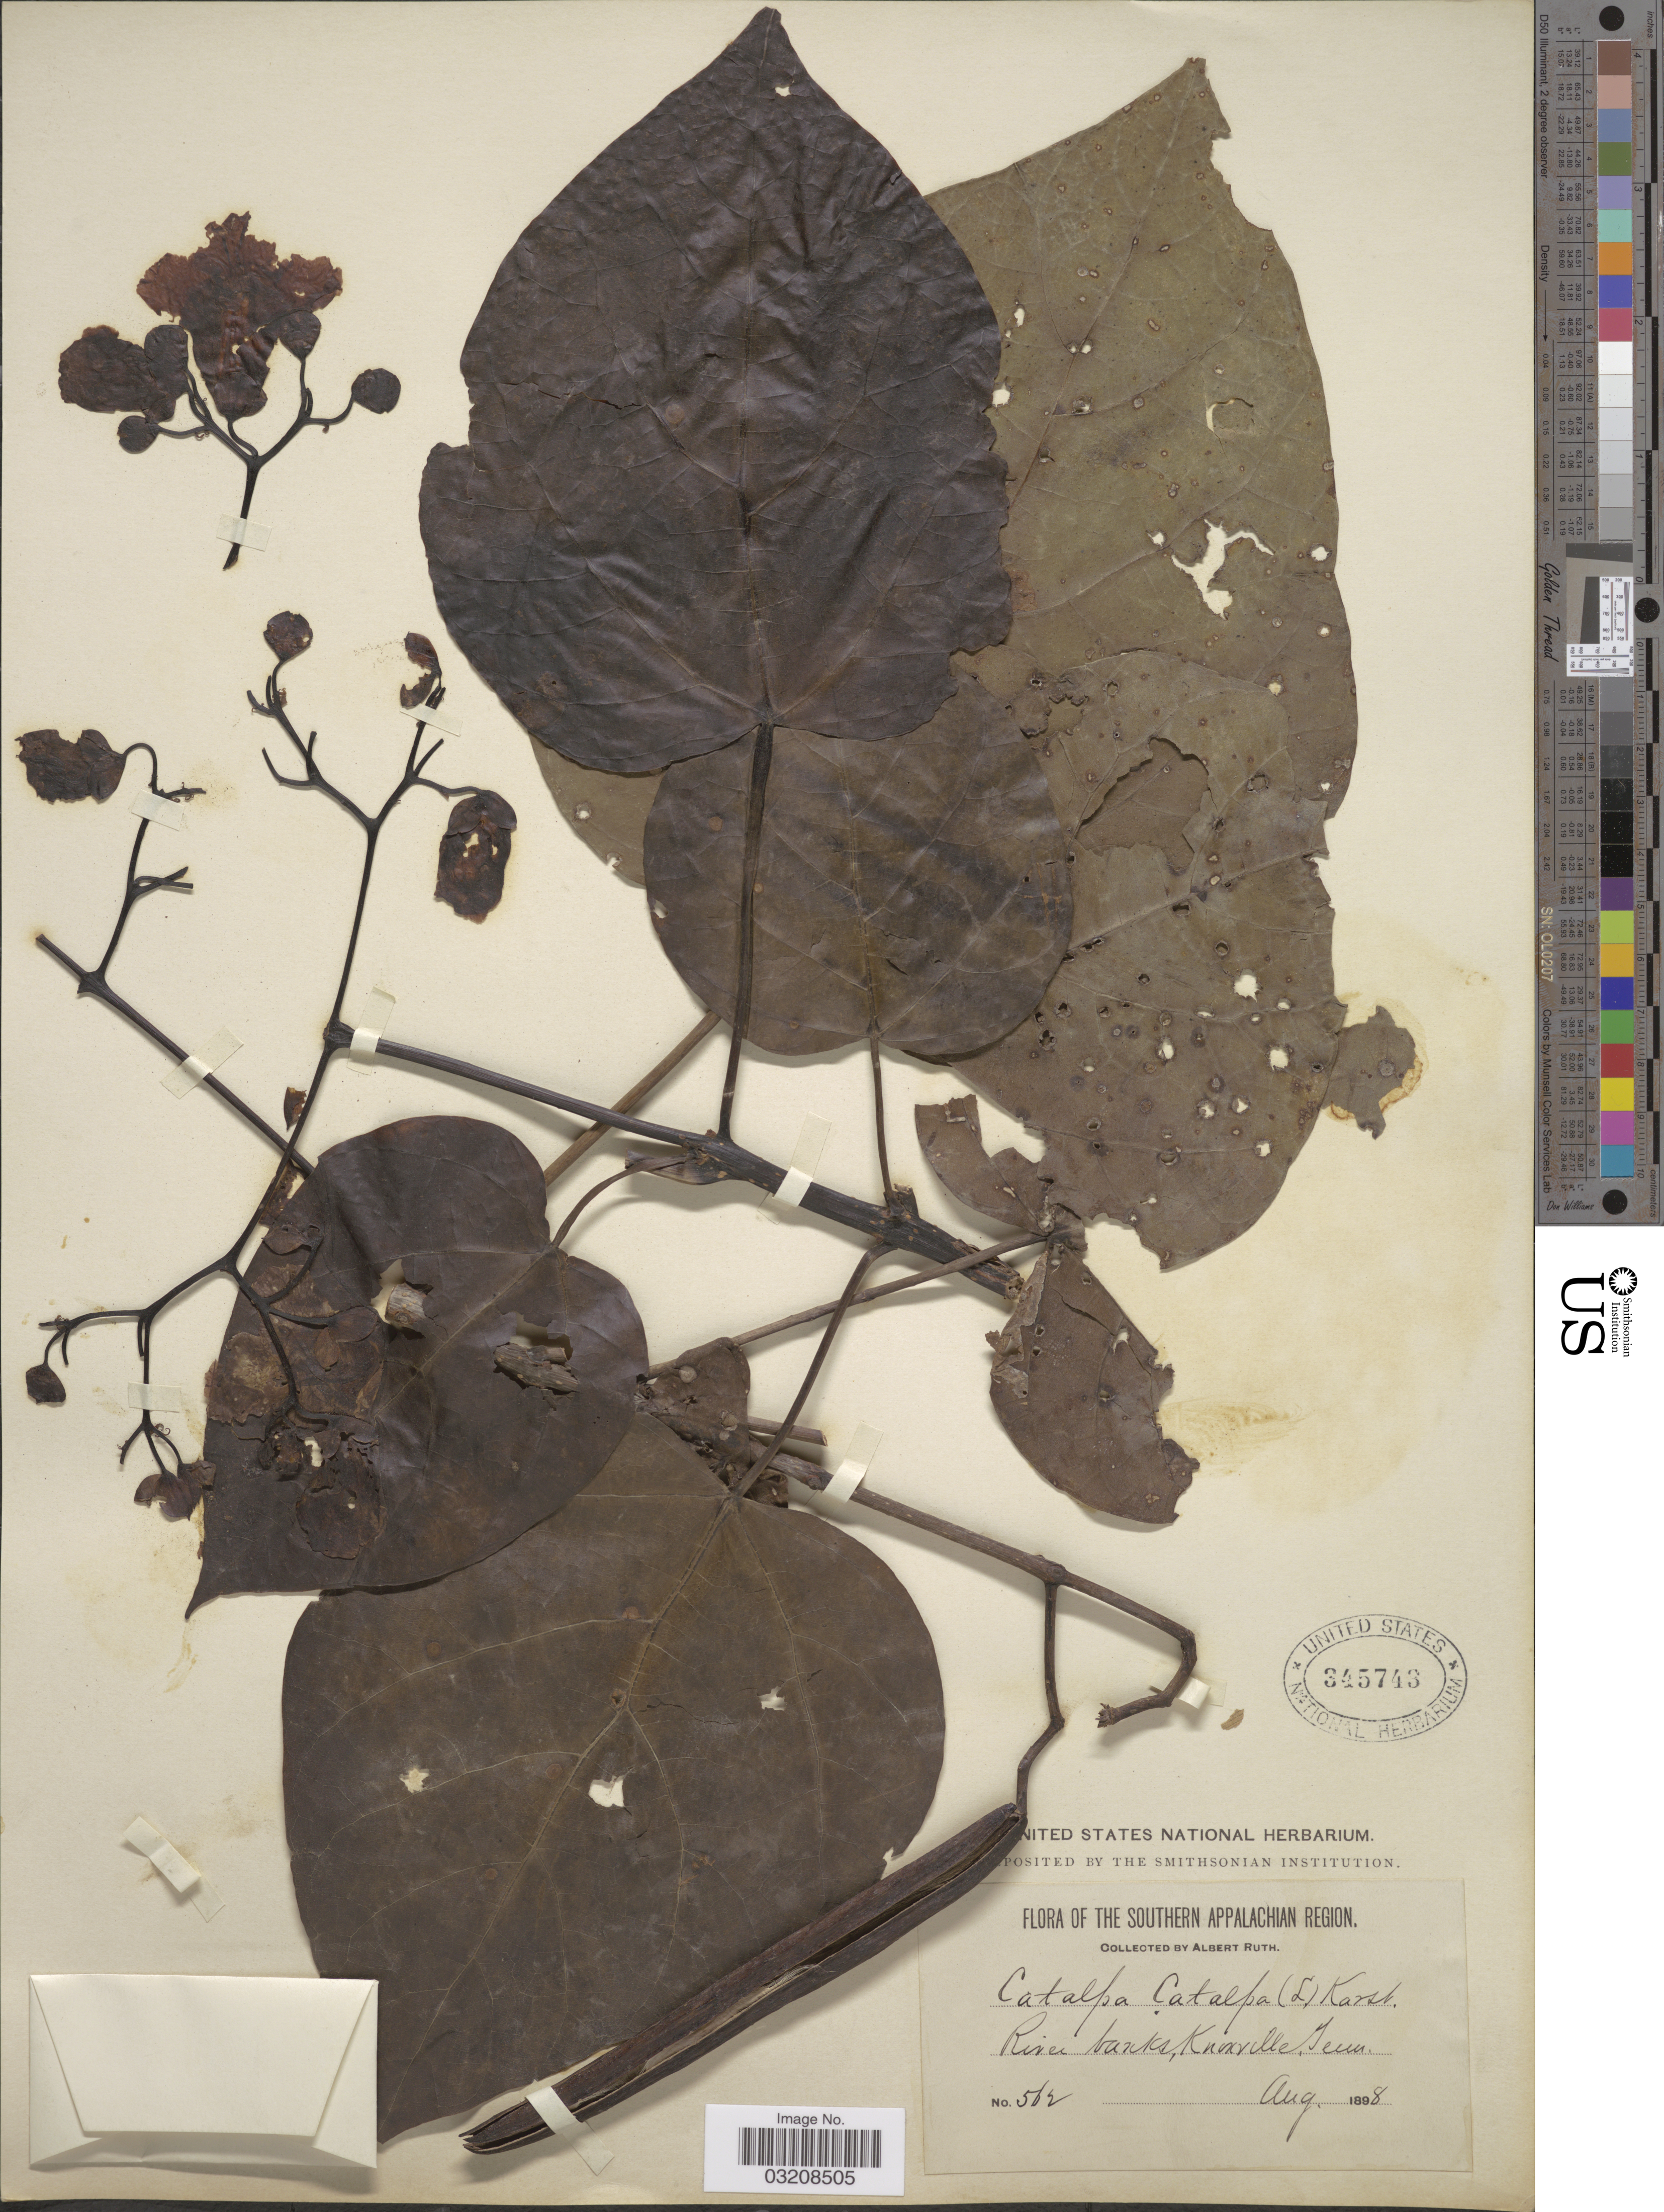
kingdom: Plantae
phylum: Tracheophyta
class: Magnoliopsida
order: Lamiales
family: Bignoniaceae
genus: Catalpa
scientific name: Catalpa bignonioides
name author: Walter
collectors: A. Ruth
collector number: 562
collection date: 1898-08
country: United States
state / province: Tennessee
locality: The Southern Appalachian Region. River banks, Knoxville, Ten.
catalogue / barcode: US 345743